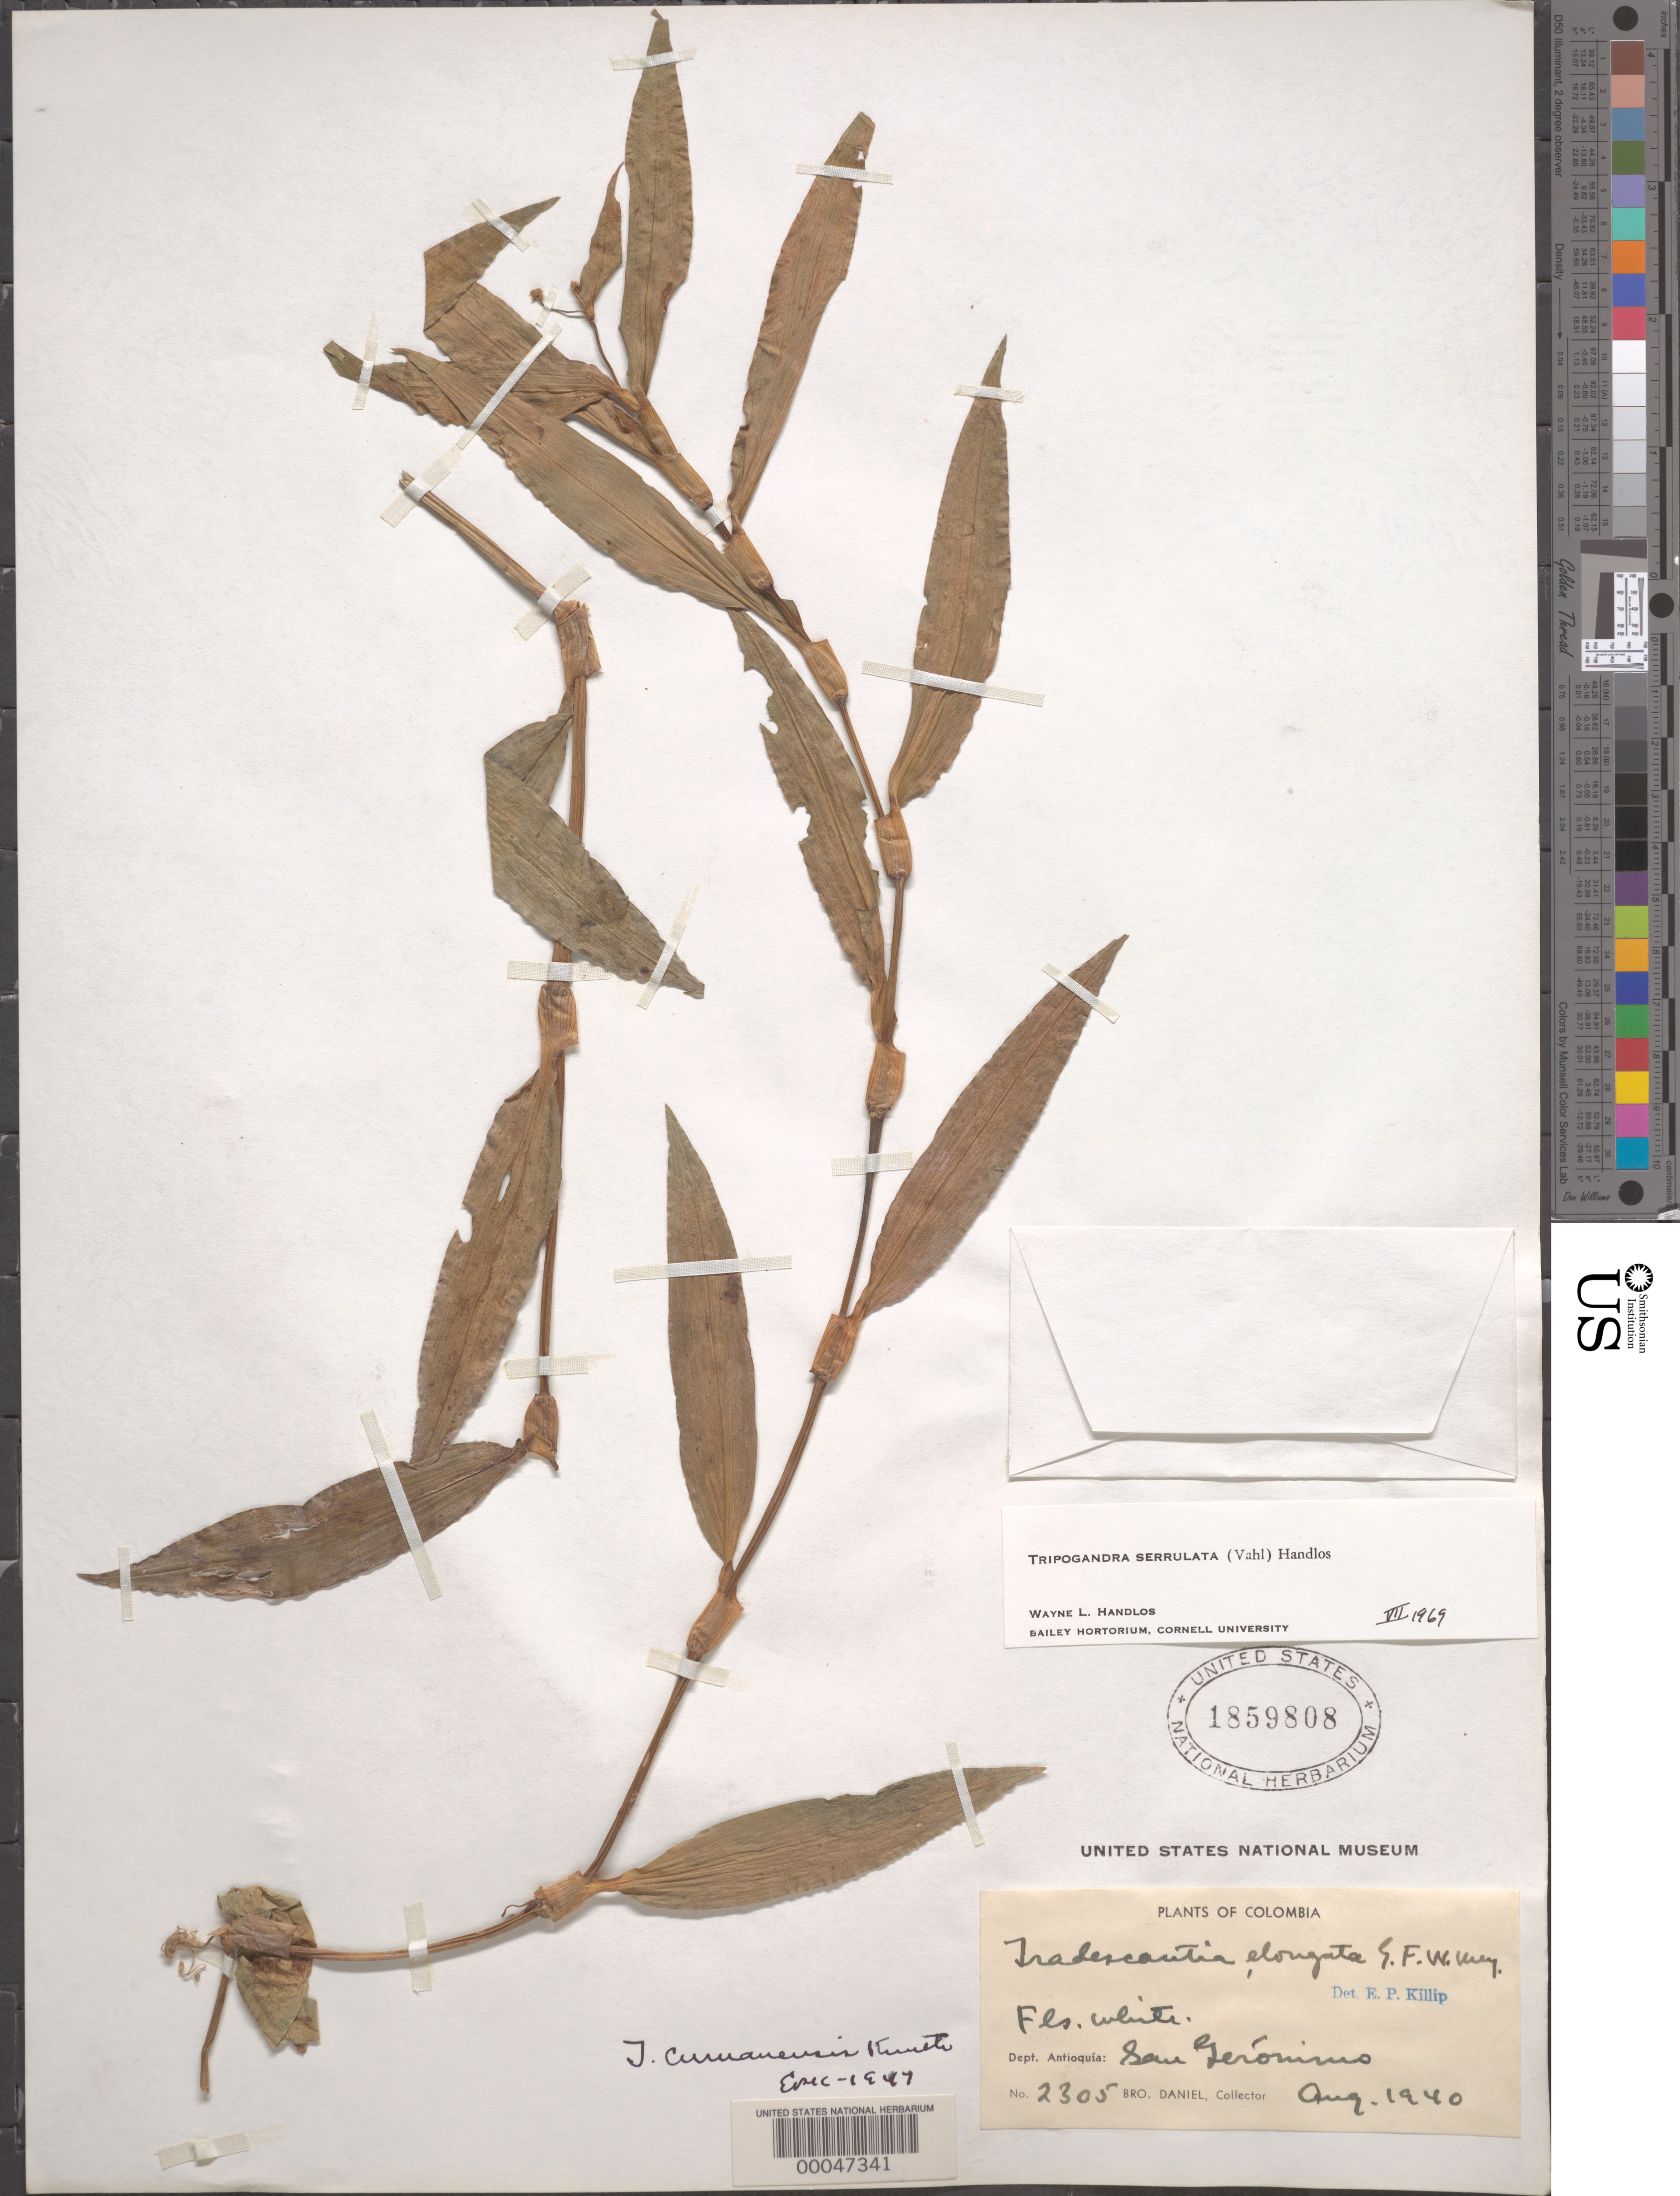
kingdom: Plantae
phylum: Tracheophyta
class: Liliopsida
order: Commelinales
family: Commelinaceae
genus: Tripogandra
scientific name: Tripogandra serrulata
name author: (Vahl) Handlos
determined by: Handlos, W. L.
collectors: Bro. Daniel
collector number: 2305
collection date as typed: Aug 1940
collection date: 1940-08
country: Colombia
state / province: Antioquia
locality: San Jeronimo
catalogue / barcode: US 1859808